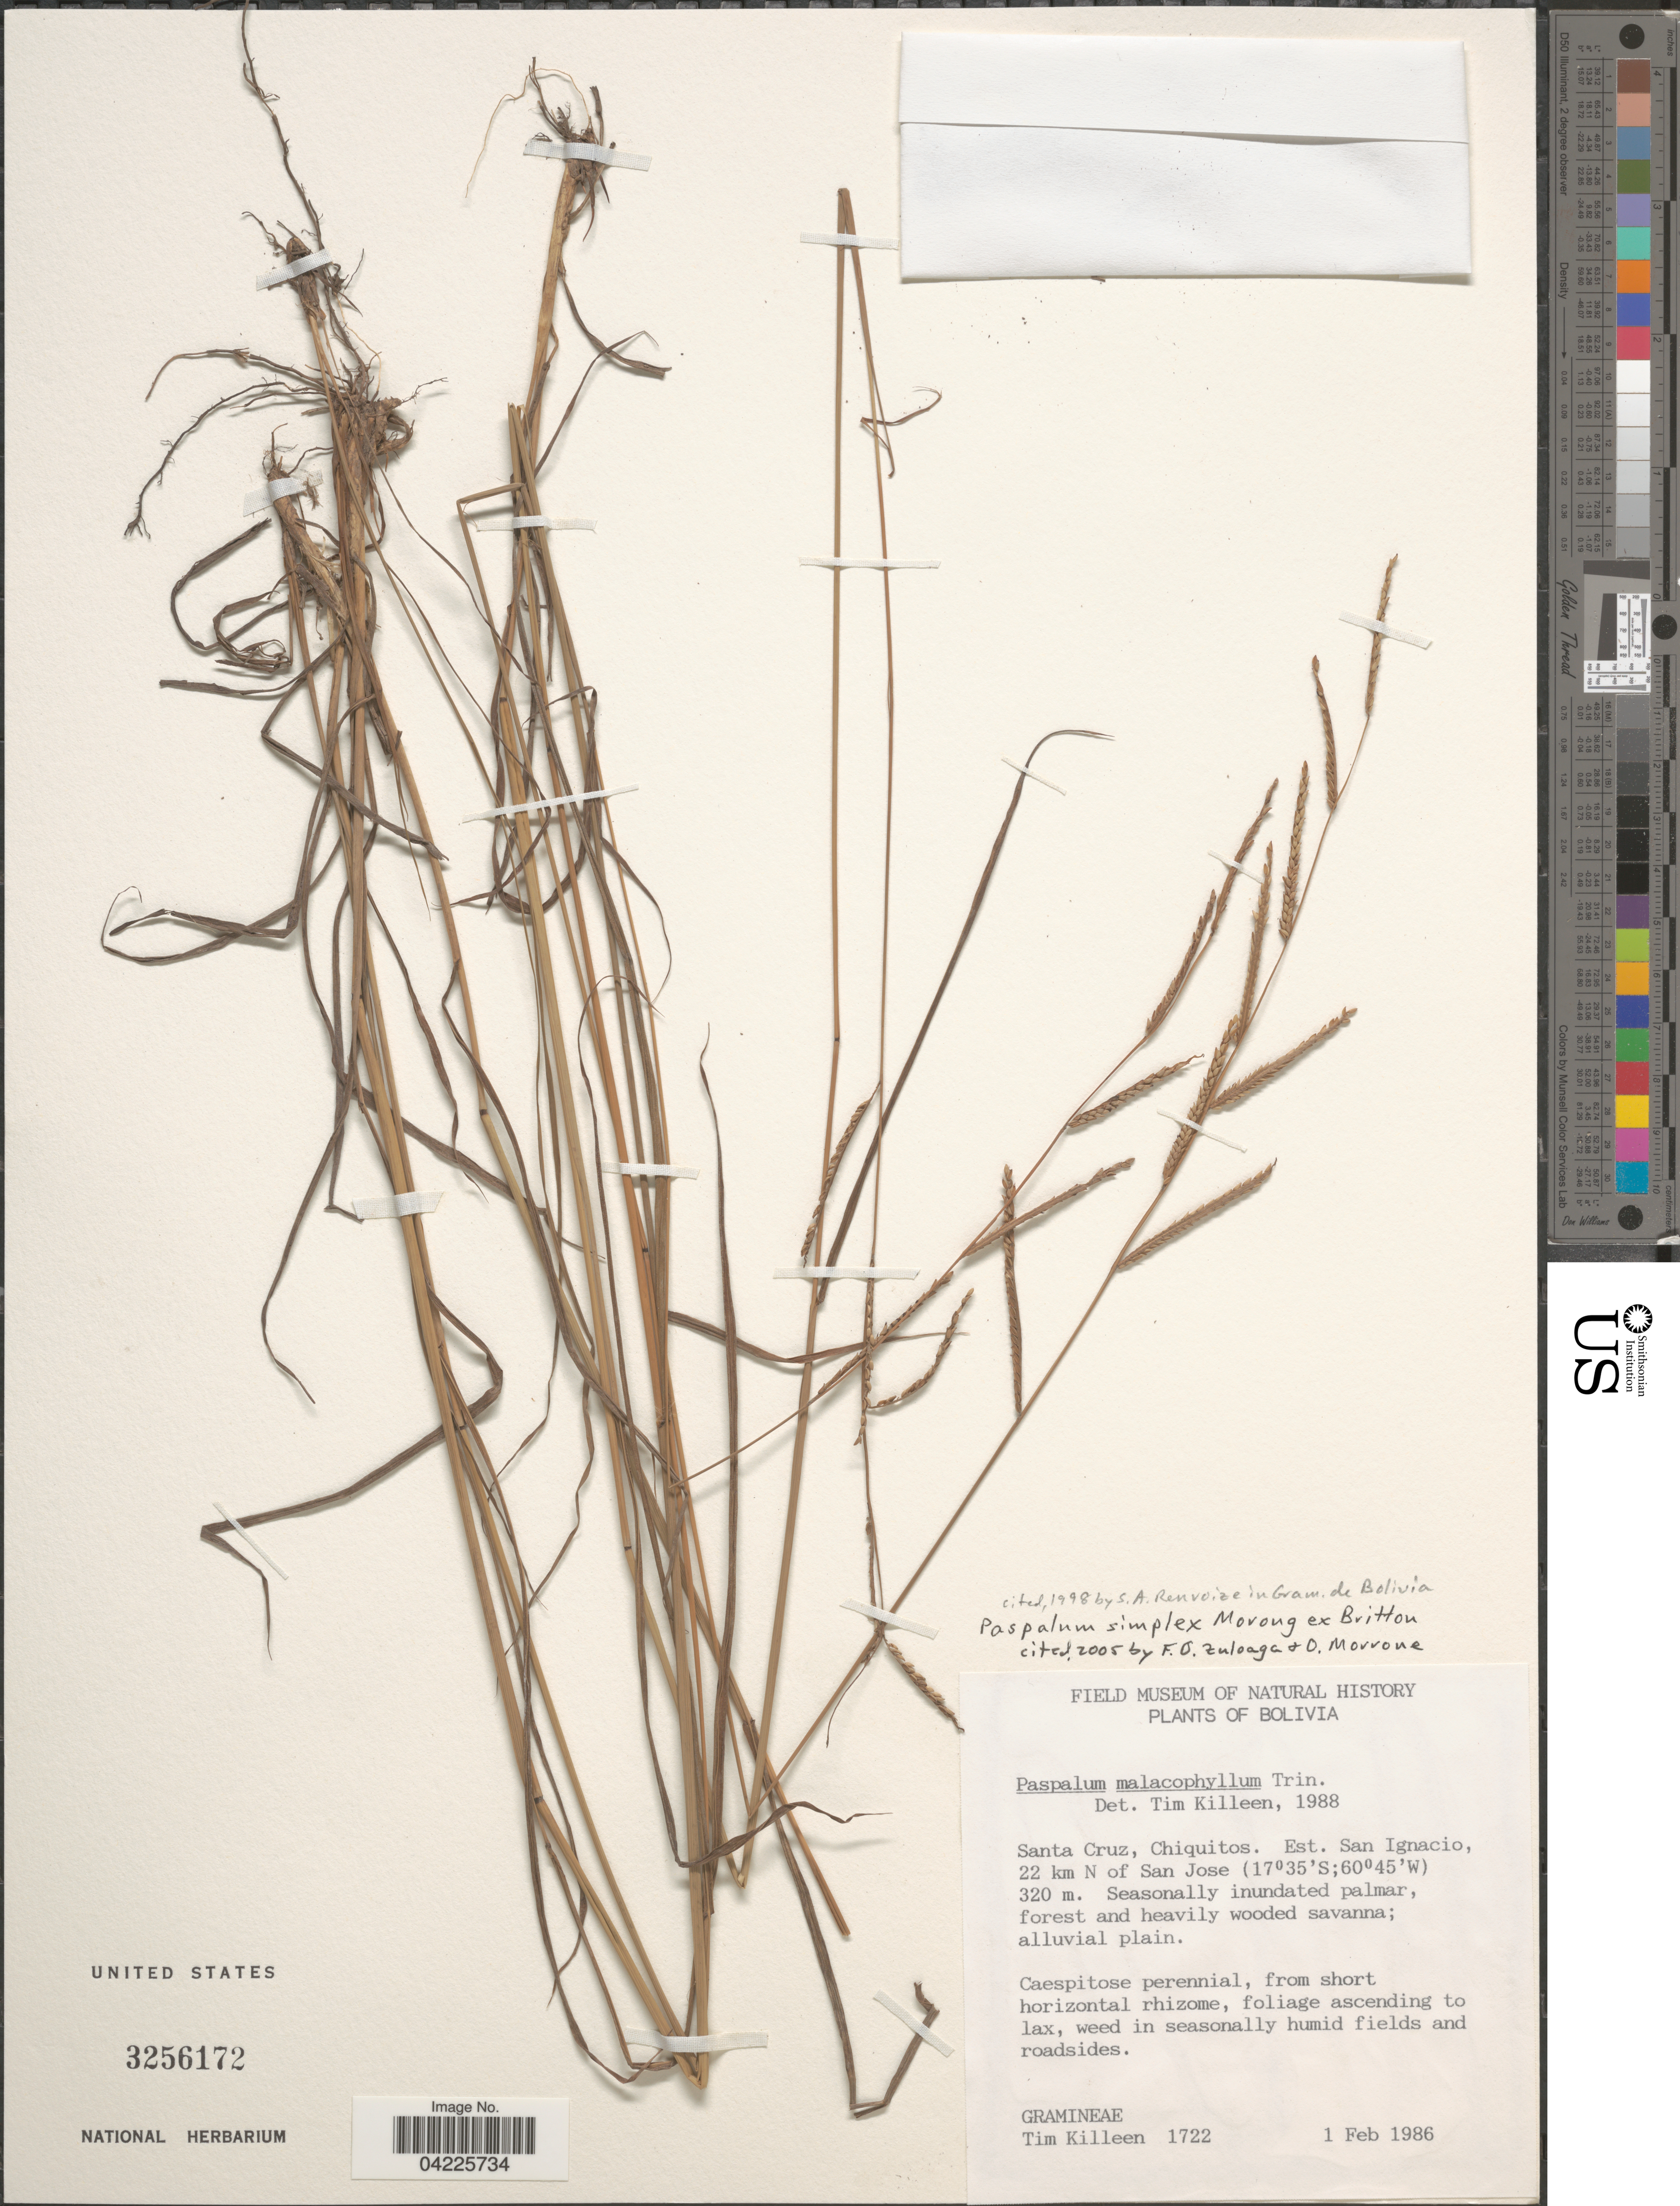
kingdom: Plantae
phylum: Tracheophyta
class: Liliopsida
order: Poales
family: Poaceae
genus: Paspalum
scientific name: Paspalum simplex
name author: Morong in Morong & Britton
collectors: T. J. Killeen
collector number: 1722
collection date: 1986-02-01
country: Bolivia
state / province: Santa Cruz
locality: Chiquitos. Est. San Ignacio, 22 km N of San Jose.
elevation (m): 320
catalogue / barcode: US 3256172